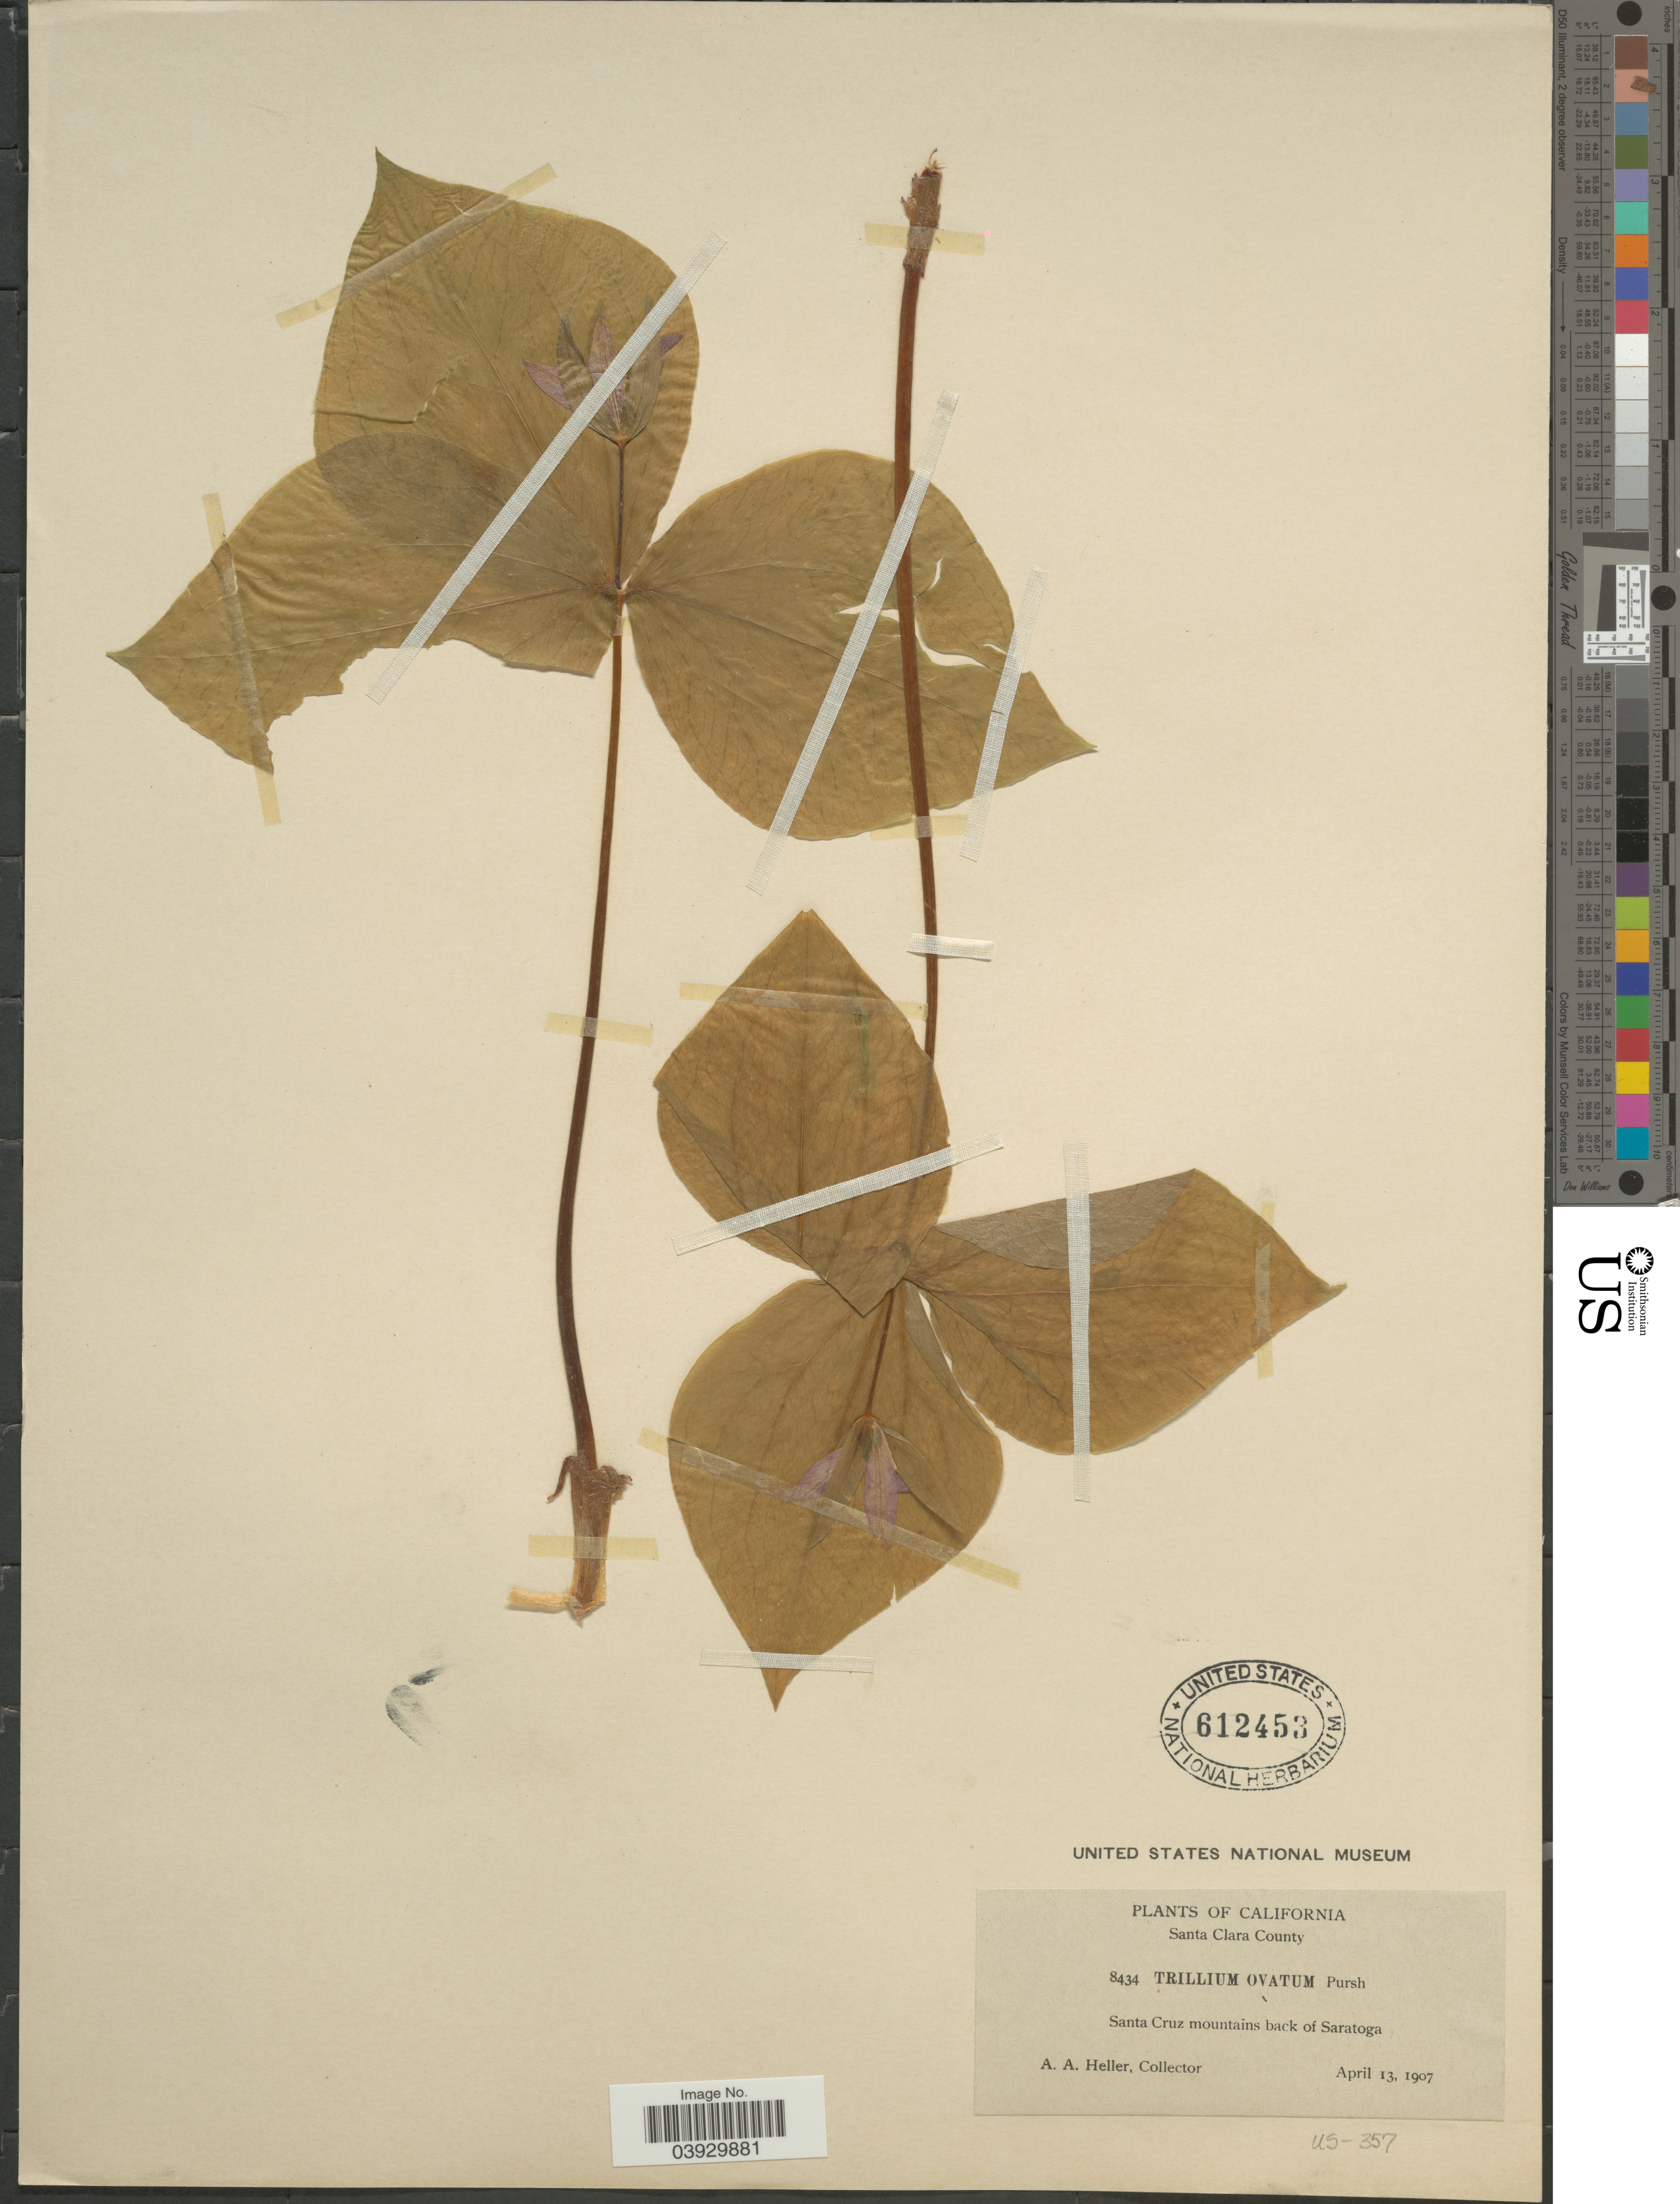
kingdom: Plantae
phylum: Tracheophyta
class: Liliopsida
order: Liliales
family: Melanthiaceae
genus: Trillium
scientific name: Trillium ovatum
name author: Pursh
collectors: A. A. Heller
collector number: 8434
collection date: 1907-04-13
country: United States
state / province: California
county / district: Santa Clara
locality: Santa Clara County. Santa Cruz mountains back of Saratoga.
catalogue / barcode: US 612453